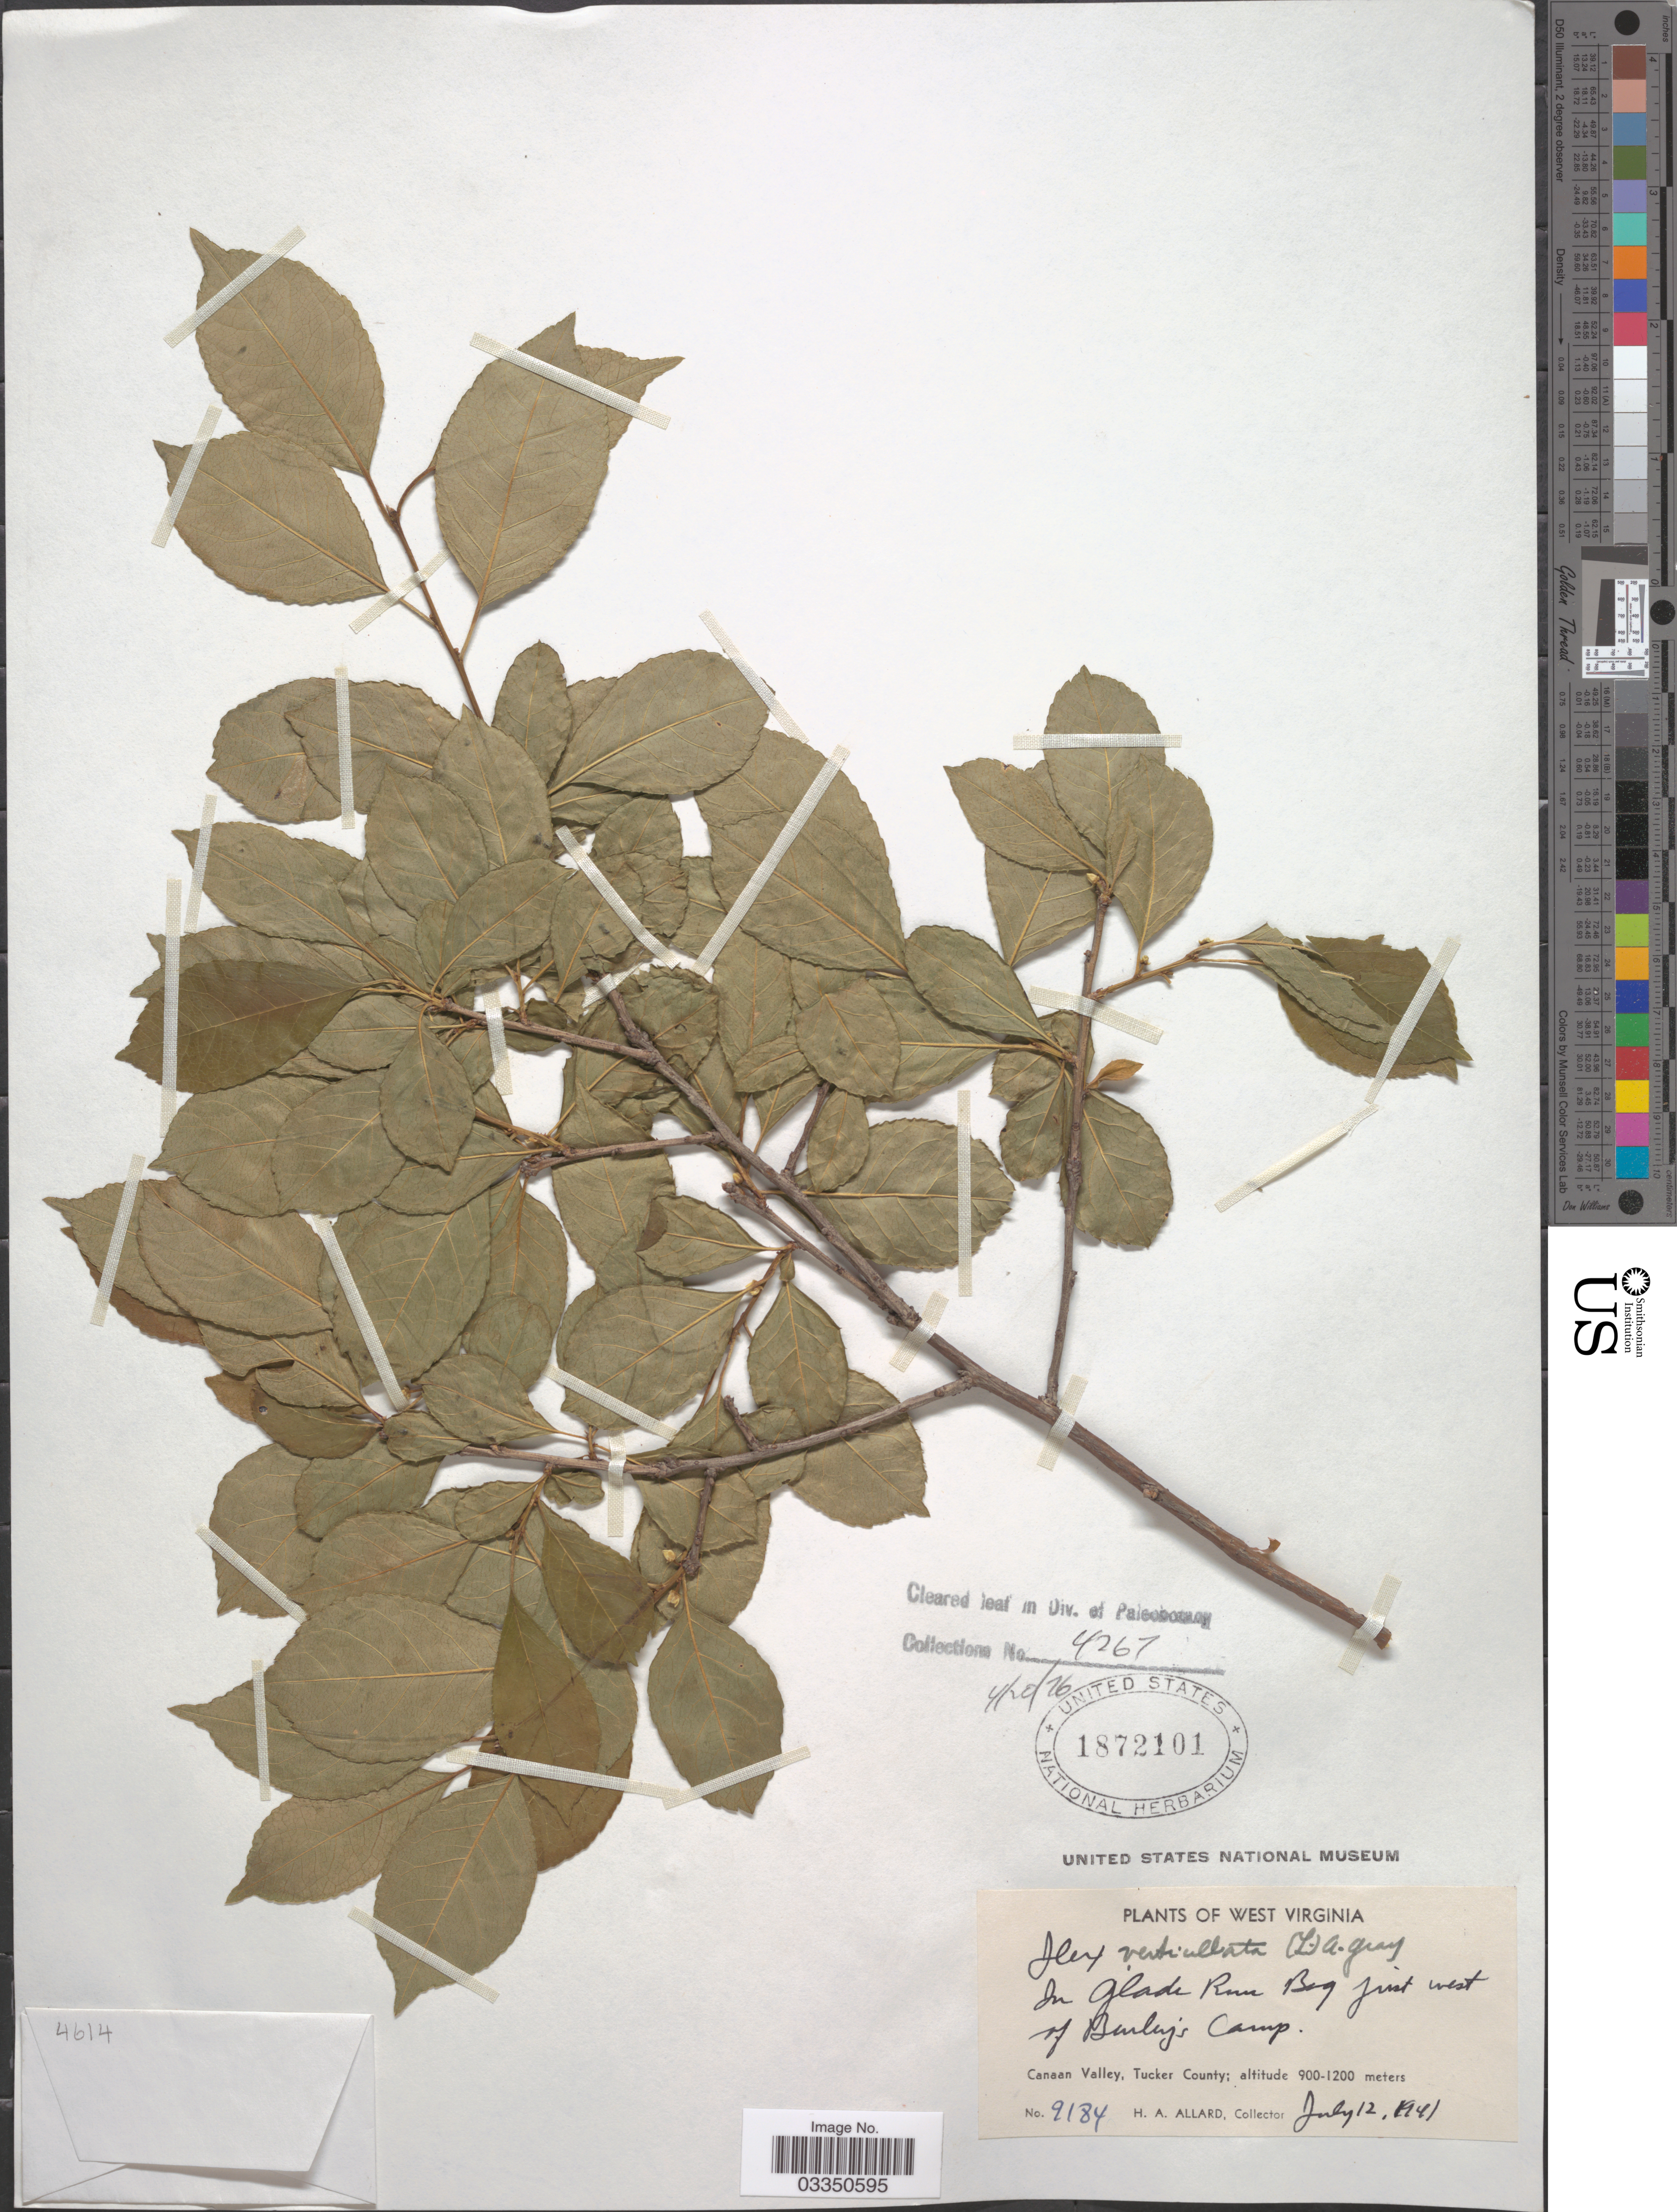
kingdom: Plantae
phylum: Tracheophyta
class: Magnoliopsida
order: Aquifoliales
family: Aquifoliaceae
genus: Ilex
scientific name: Ilex verticillata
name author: (L.) A. Gray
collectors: H. A. Allard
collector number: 9184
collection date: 1941-07-12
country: United States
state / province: West Virginia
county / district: Tucker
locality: In Glade Run Bog just west of Burley's Camp. Canaan Valley, Tucker County.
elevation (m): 900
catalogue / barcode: US 1872101